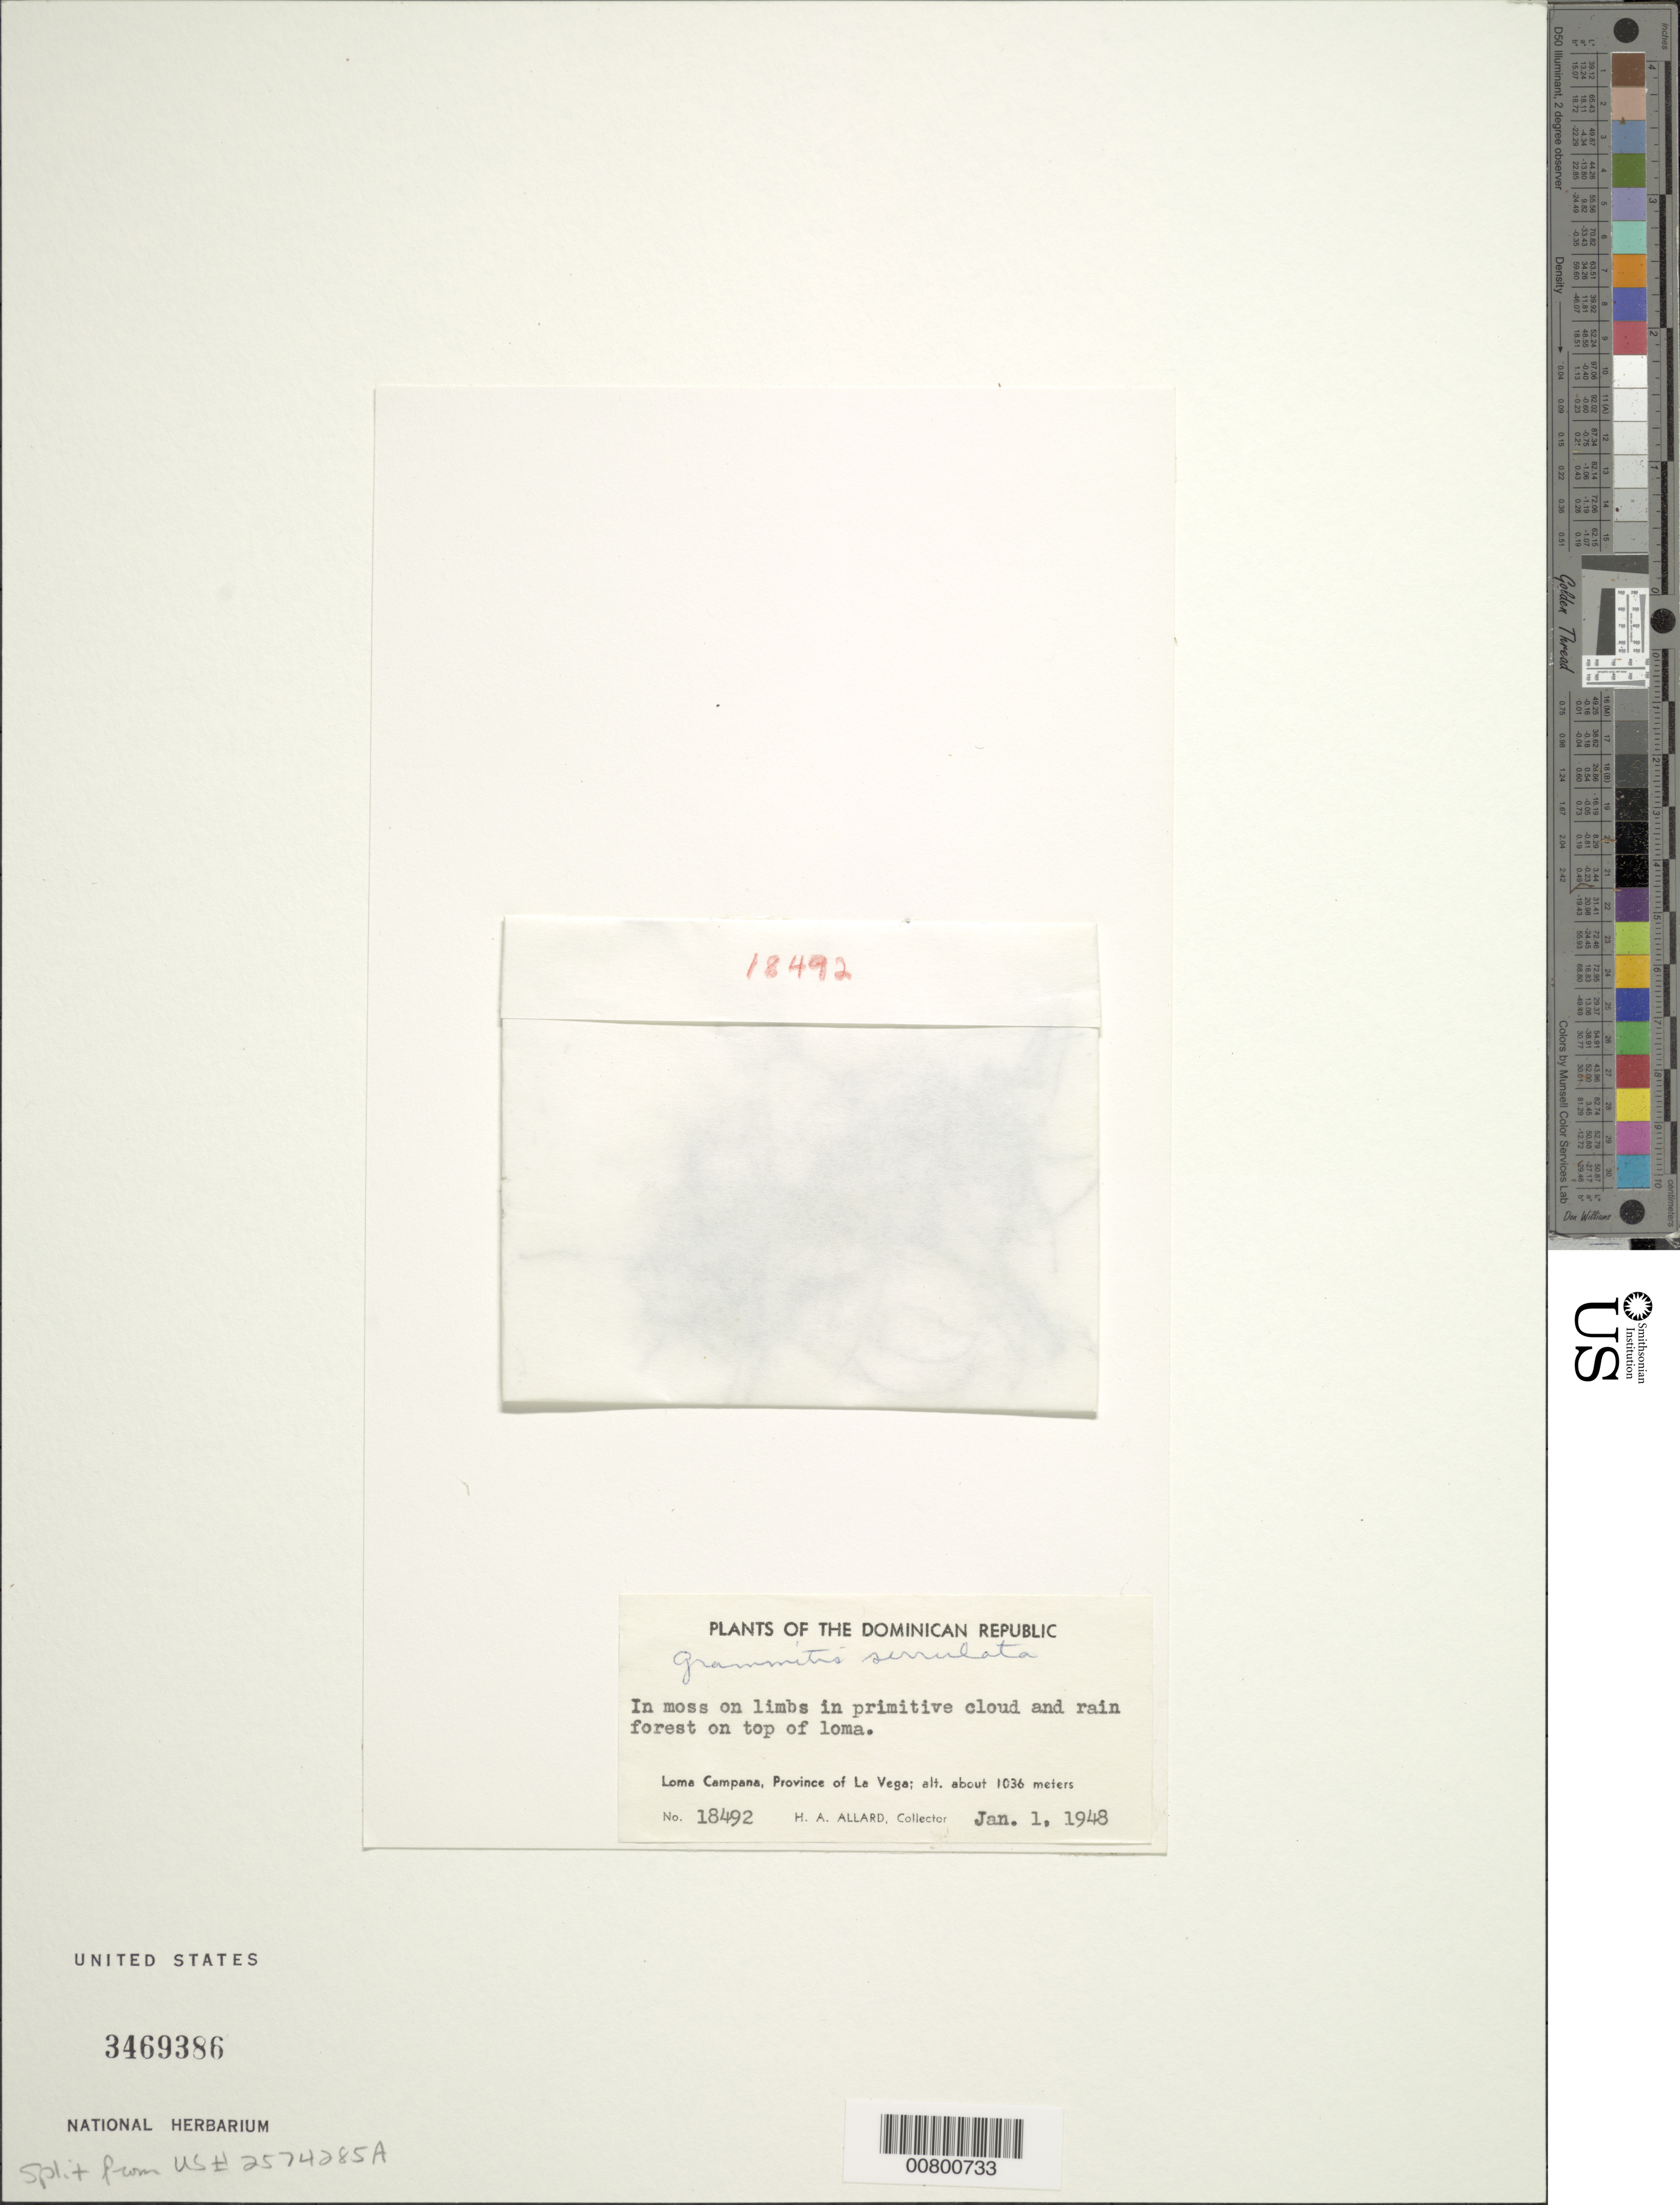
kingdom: Plantae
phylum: Tracheophyta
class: Polypodiopsida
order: Polypodiales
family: Polypodiaceae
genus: Cochlidium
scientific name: Cochlidium serrulatum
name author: (Sw.) L.E. Bishop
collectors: H. A. Allard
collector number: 18492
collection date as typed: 01 Jan 1948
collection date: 1948-01-01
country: Dominican Republic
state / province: La Vega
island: Hispaniola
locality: Loma Campana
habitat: Primitive cloud and rainforest on top of loma, in moss on limbs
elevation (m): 1036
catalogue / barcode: US 3469386